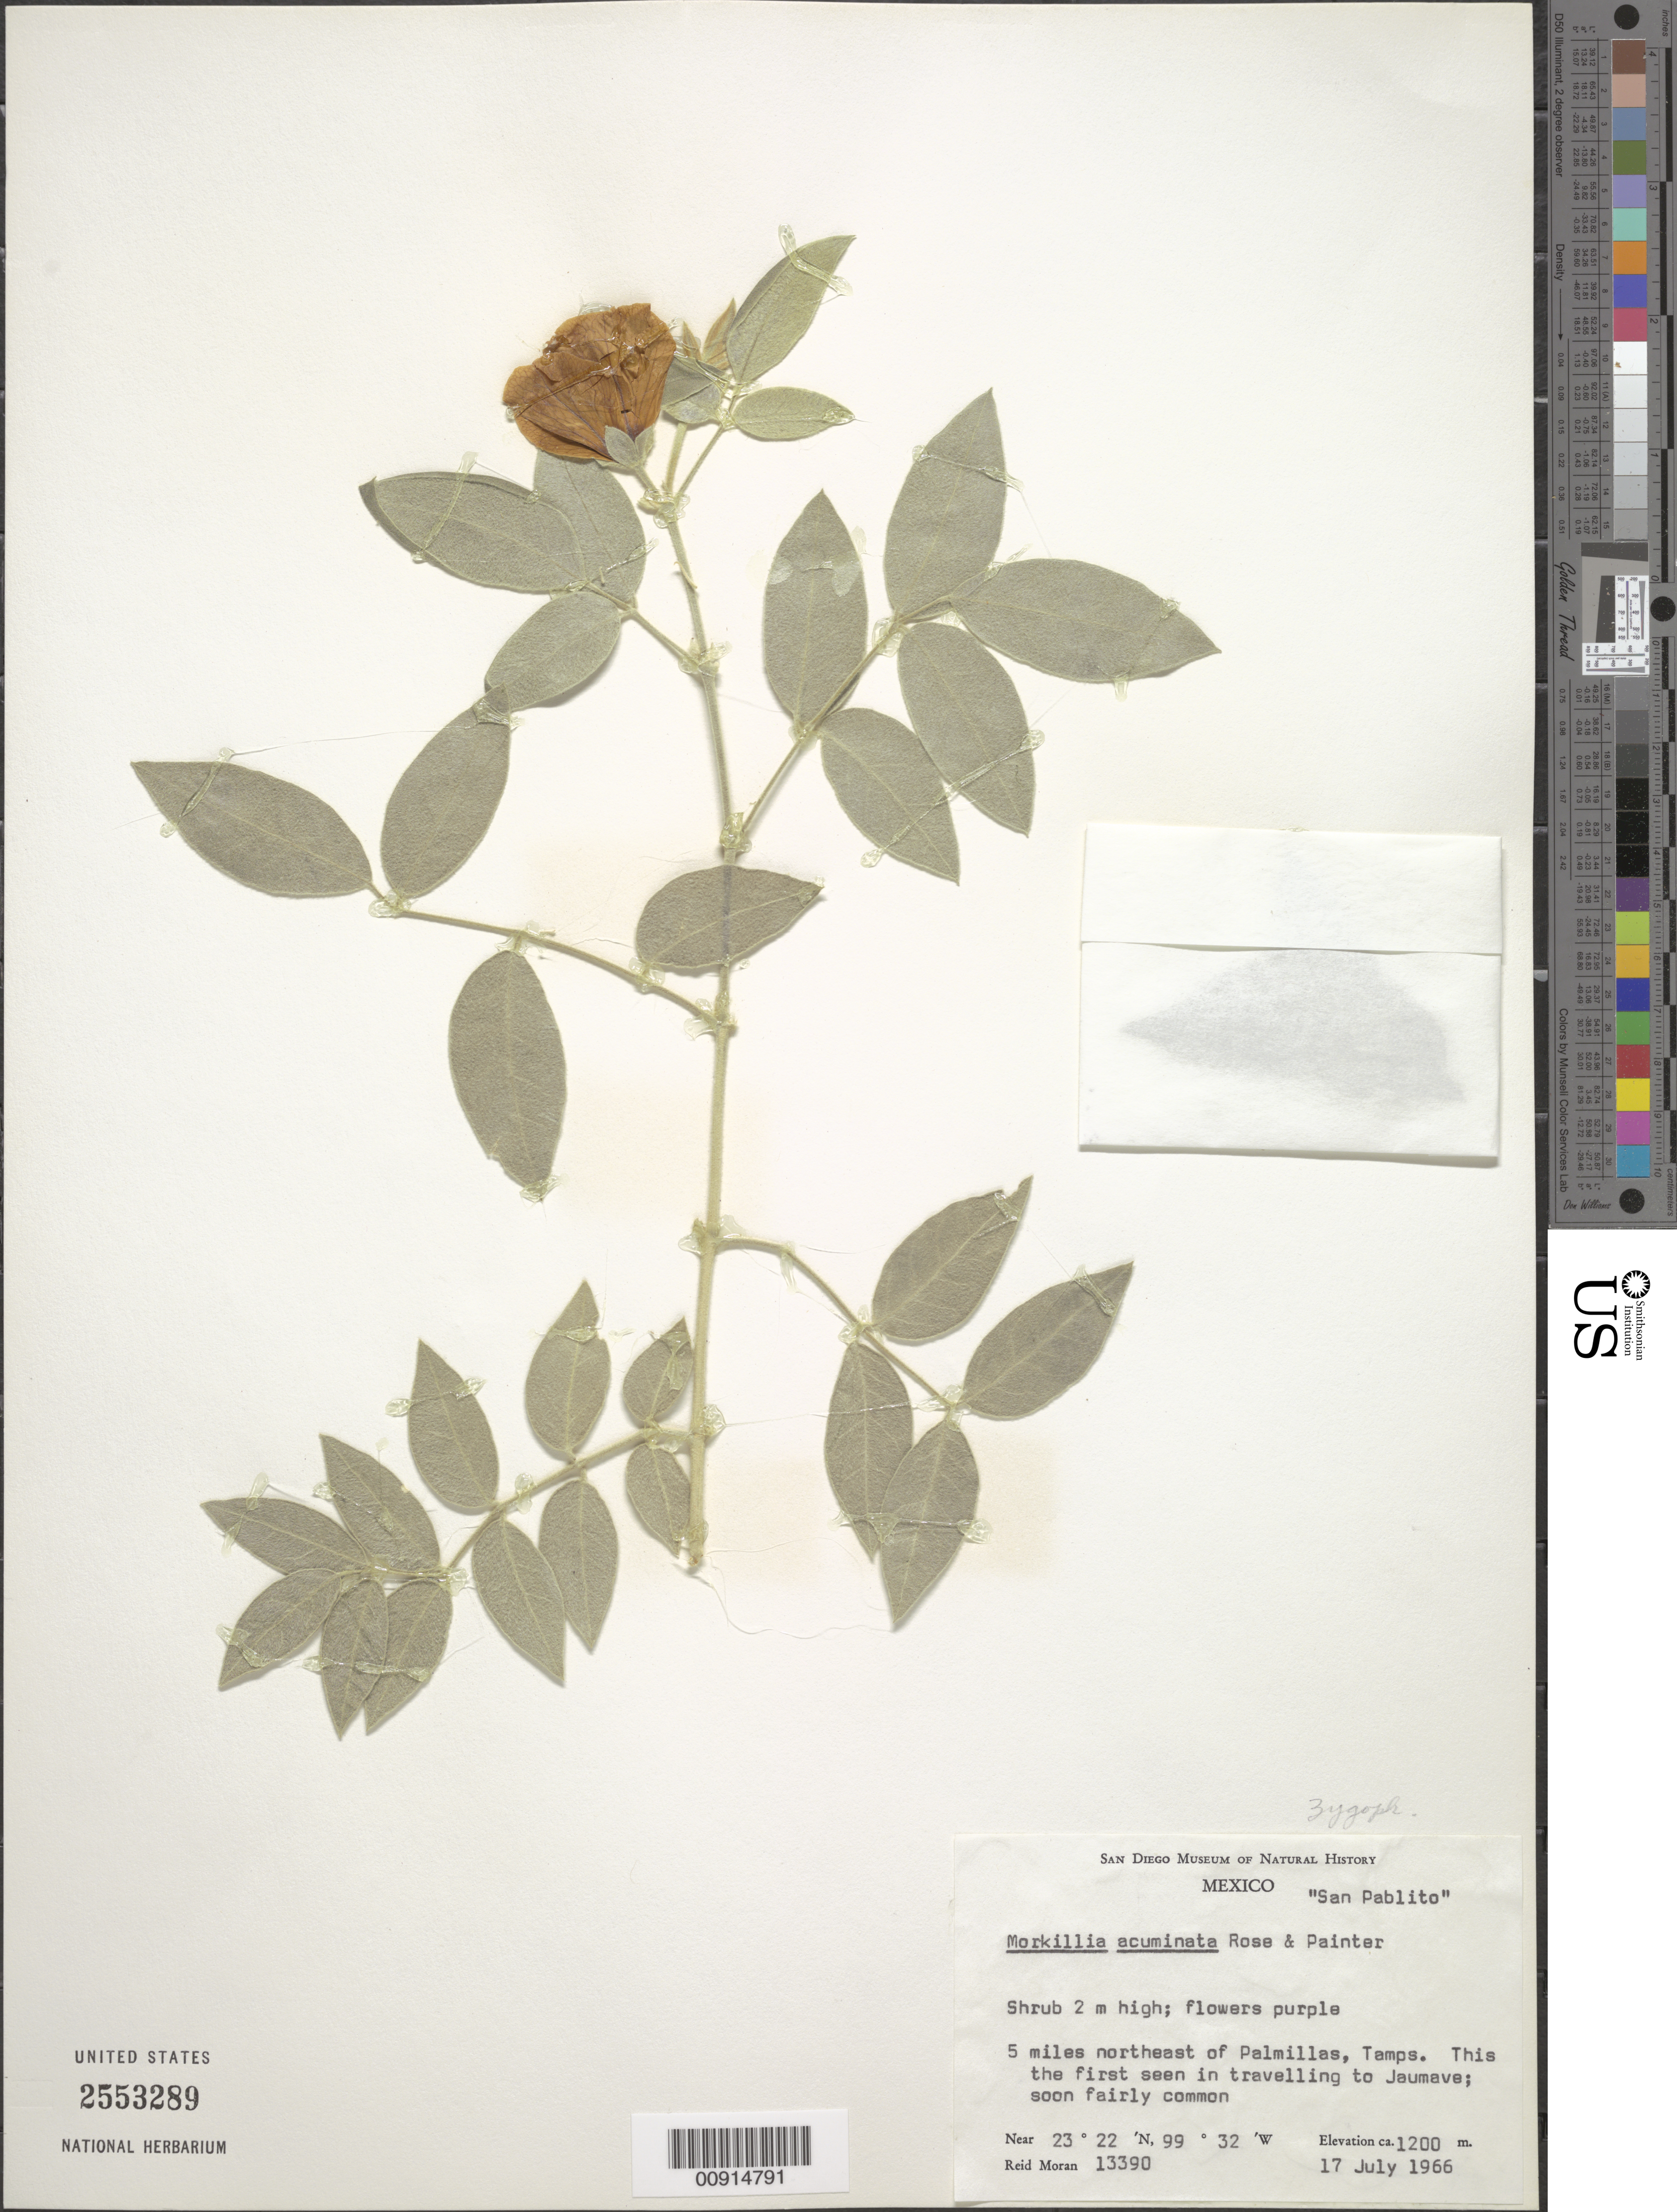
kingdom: Plantae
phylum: Tracheophyta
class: Magnoliopsida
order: Zygophyllales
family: Zygophyllaceae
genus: Morkillia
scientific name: Morkillia acuminata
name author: Rose & J.H. Painter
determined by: Strong, Mark T., (BOT), Smithsonian Institution - National Museum of Natural History (UNITED STATES)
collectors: R. V. Moran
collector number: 13390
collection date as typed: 17 Jul 1966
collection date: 1966-07-17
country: Mexico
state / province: Tamaulipas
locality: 5 miles northeast of Palmillas, Tamaulipas. Traveling to Jaumave.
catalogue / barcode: US 2553289